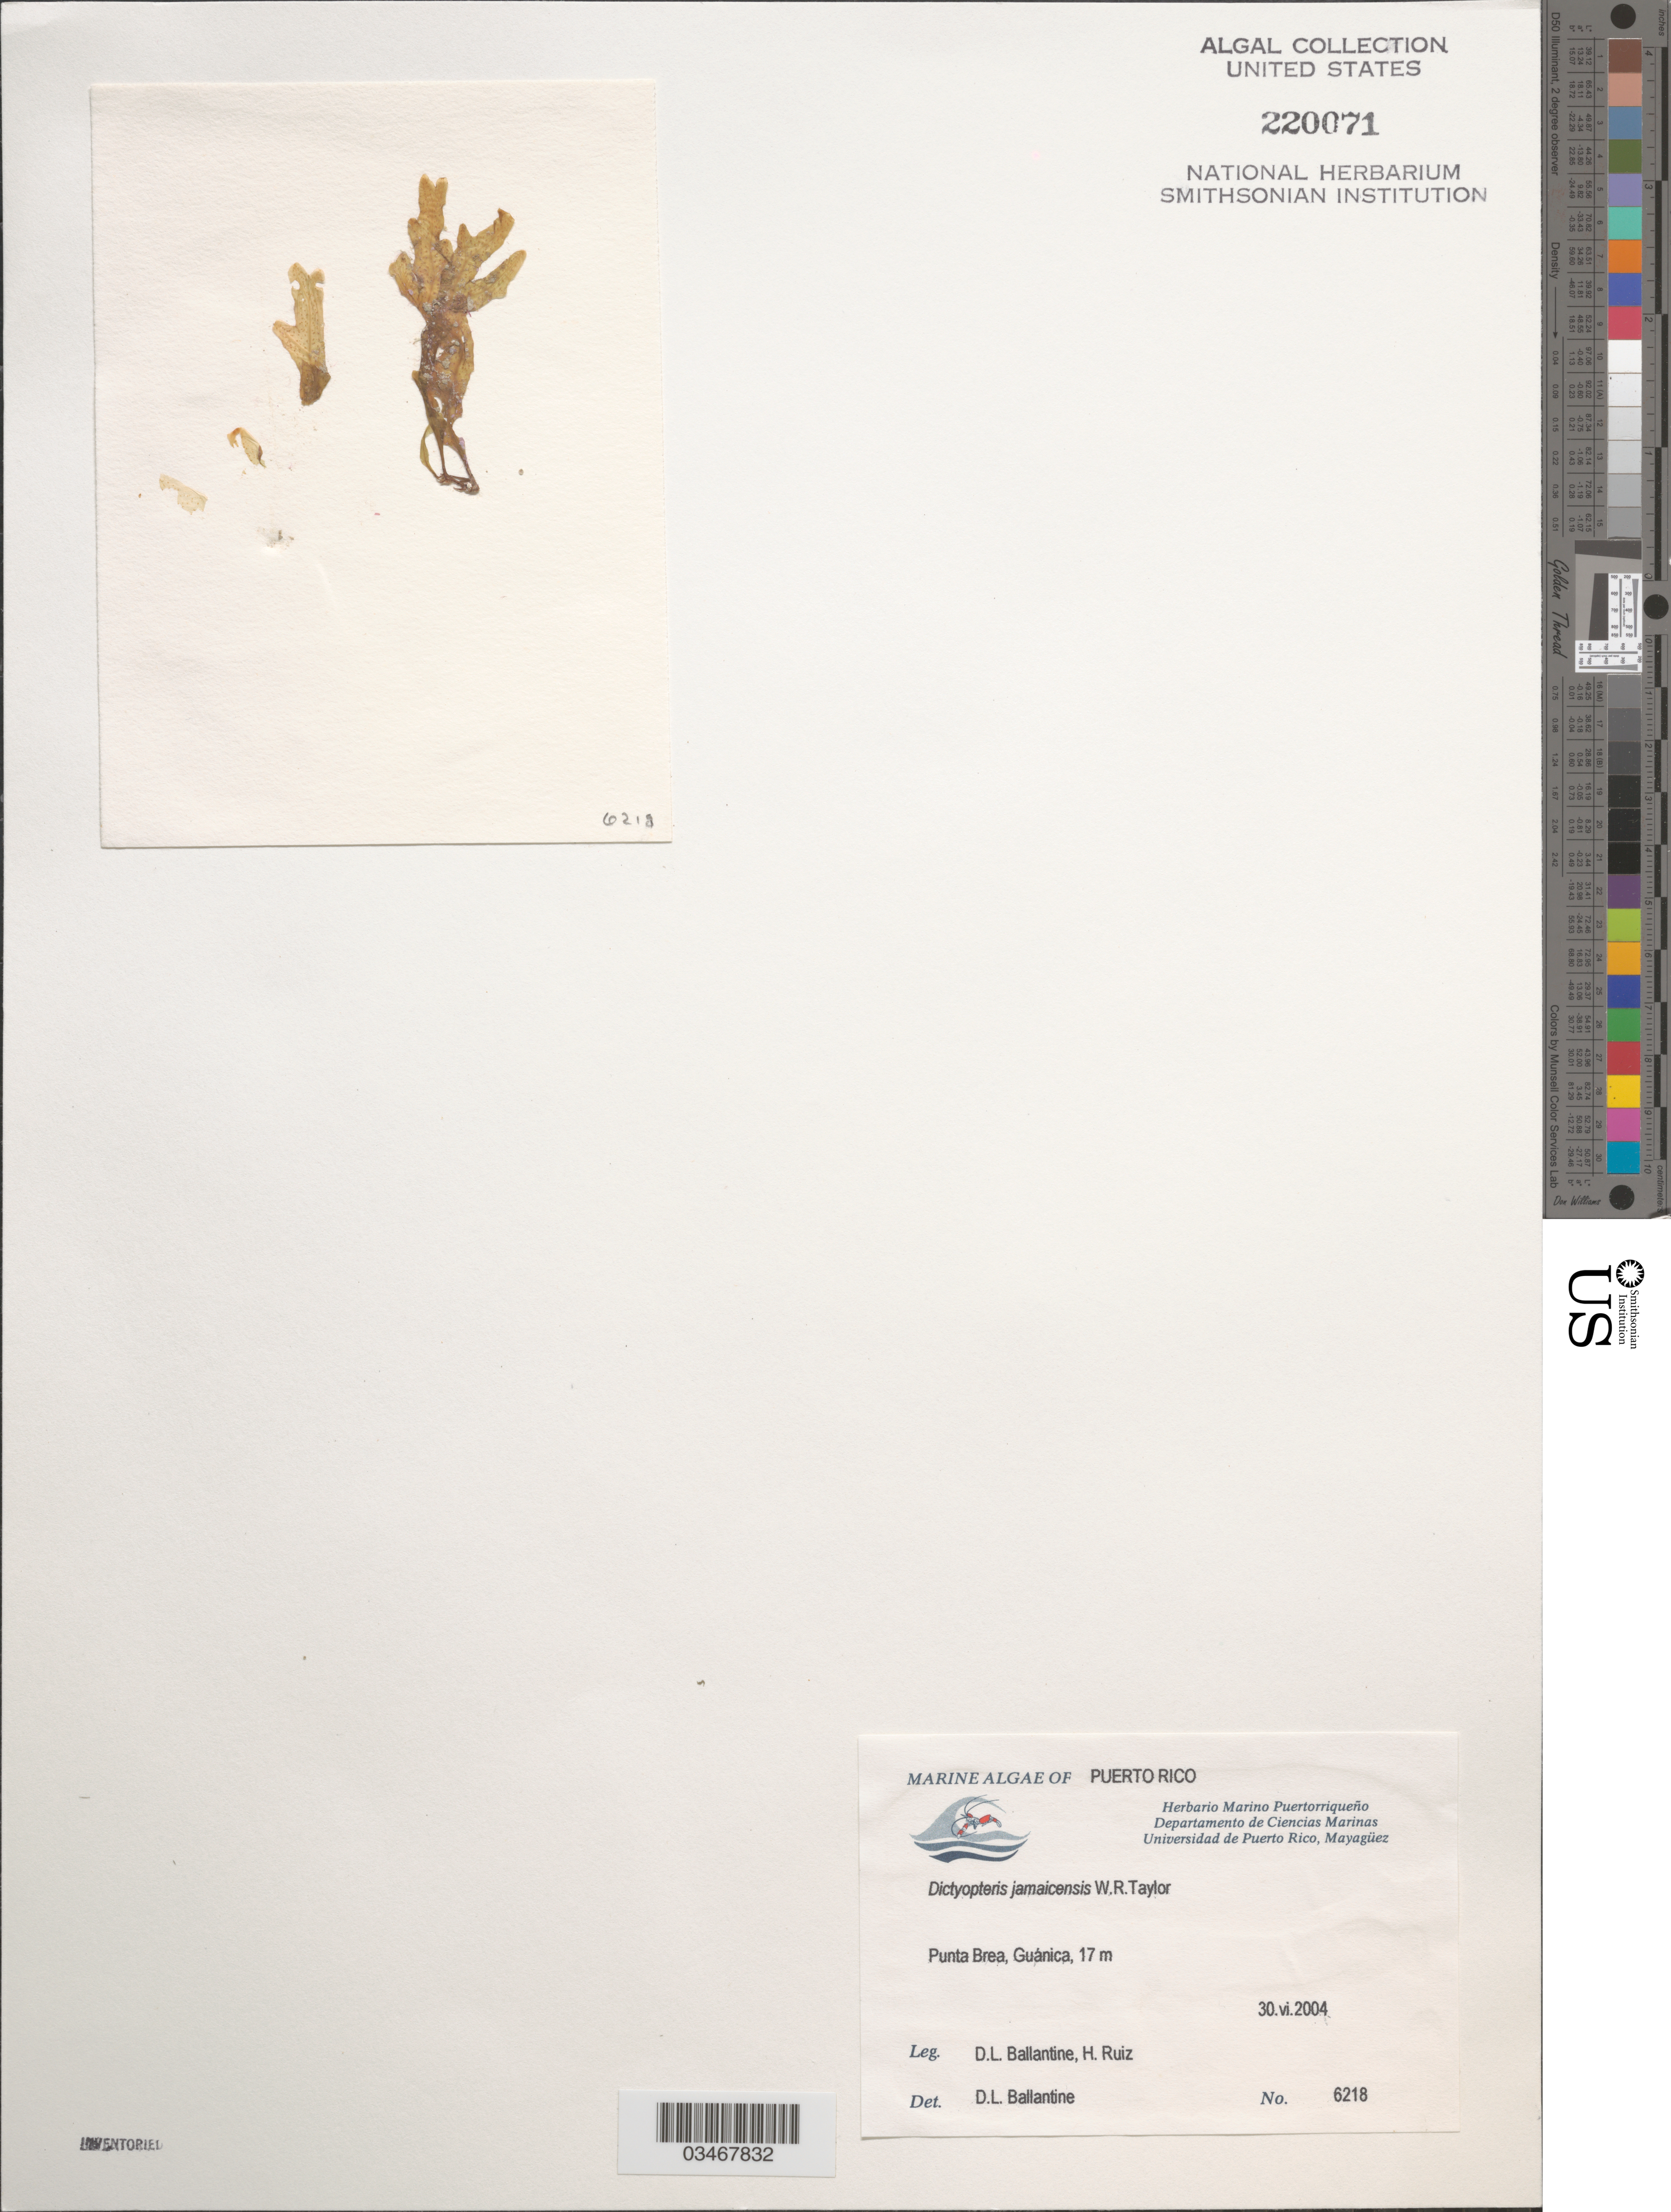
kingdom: Chromista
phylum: Ochrophyta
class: Phaeophyceae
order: Dictyotales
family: Dictyotaceae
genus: Dictyopteris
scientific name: Dictyopteris jamaicensis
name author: W.R. Taylor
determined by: Ballantine, D. L.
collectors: D.L. Ballantine & H. Ruiz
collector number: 6218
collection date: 2004-06-30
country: Puerto Rico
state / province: Guanica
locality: Punta Brea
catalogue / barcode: US 220071